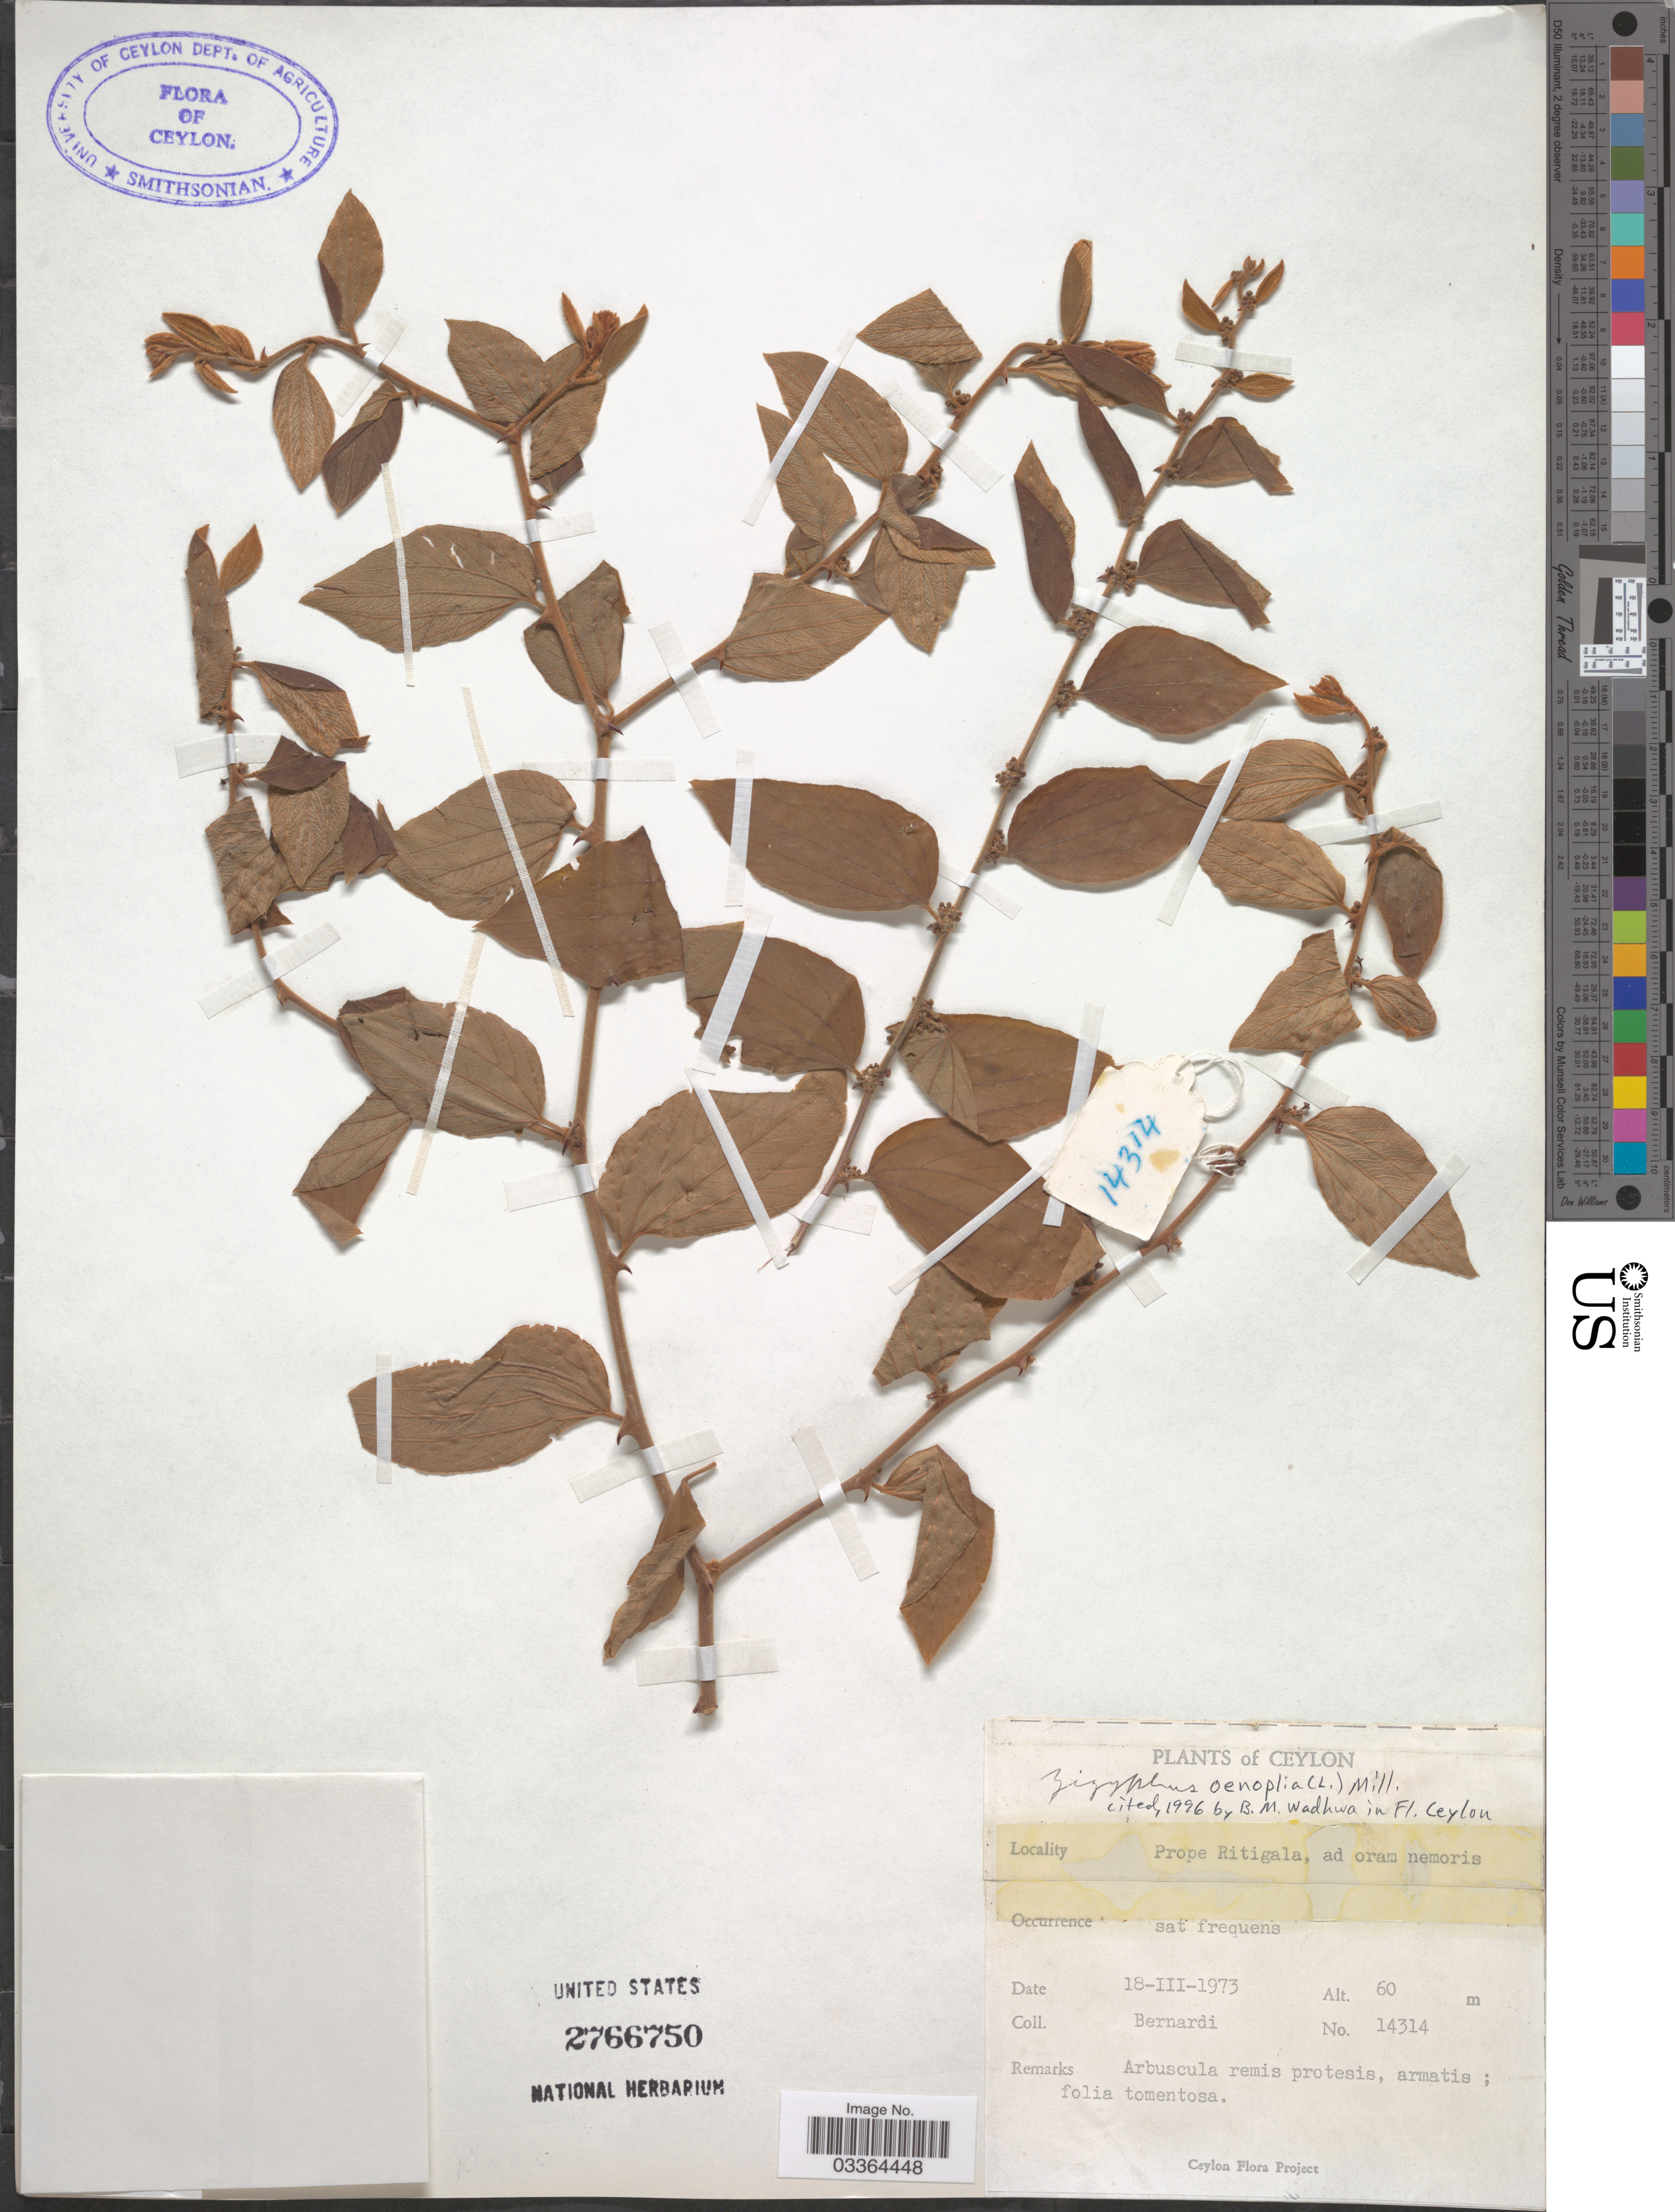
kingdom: Plantae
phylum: Tracheophyta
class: Magnoliopsida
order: Rosales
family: Rhamnaceae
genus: Ziziphus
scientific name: Ziziphus oenopolia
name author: (L.) Mill.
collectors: Bernardi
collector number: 14314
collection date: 1973-03-18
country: Sri Lanka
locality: Ceylon. Prope Ritigala, ad oram nemoris.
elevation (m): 60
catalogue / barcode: US 2766750